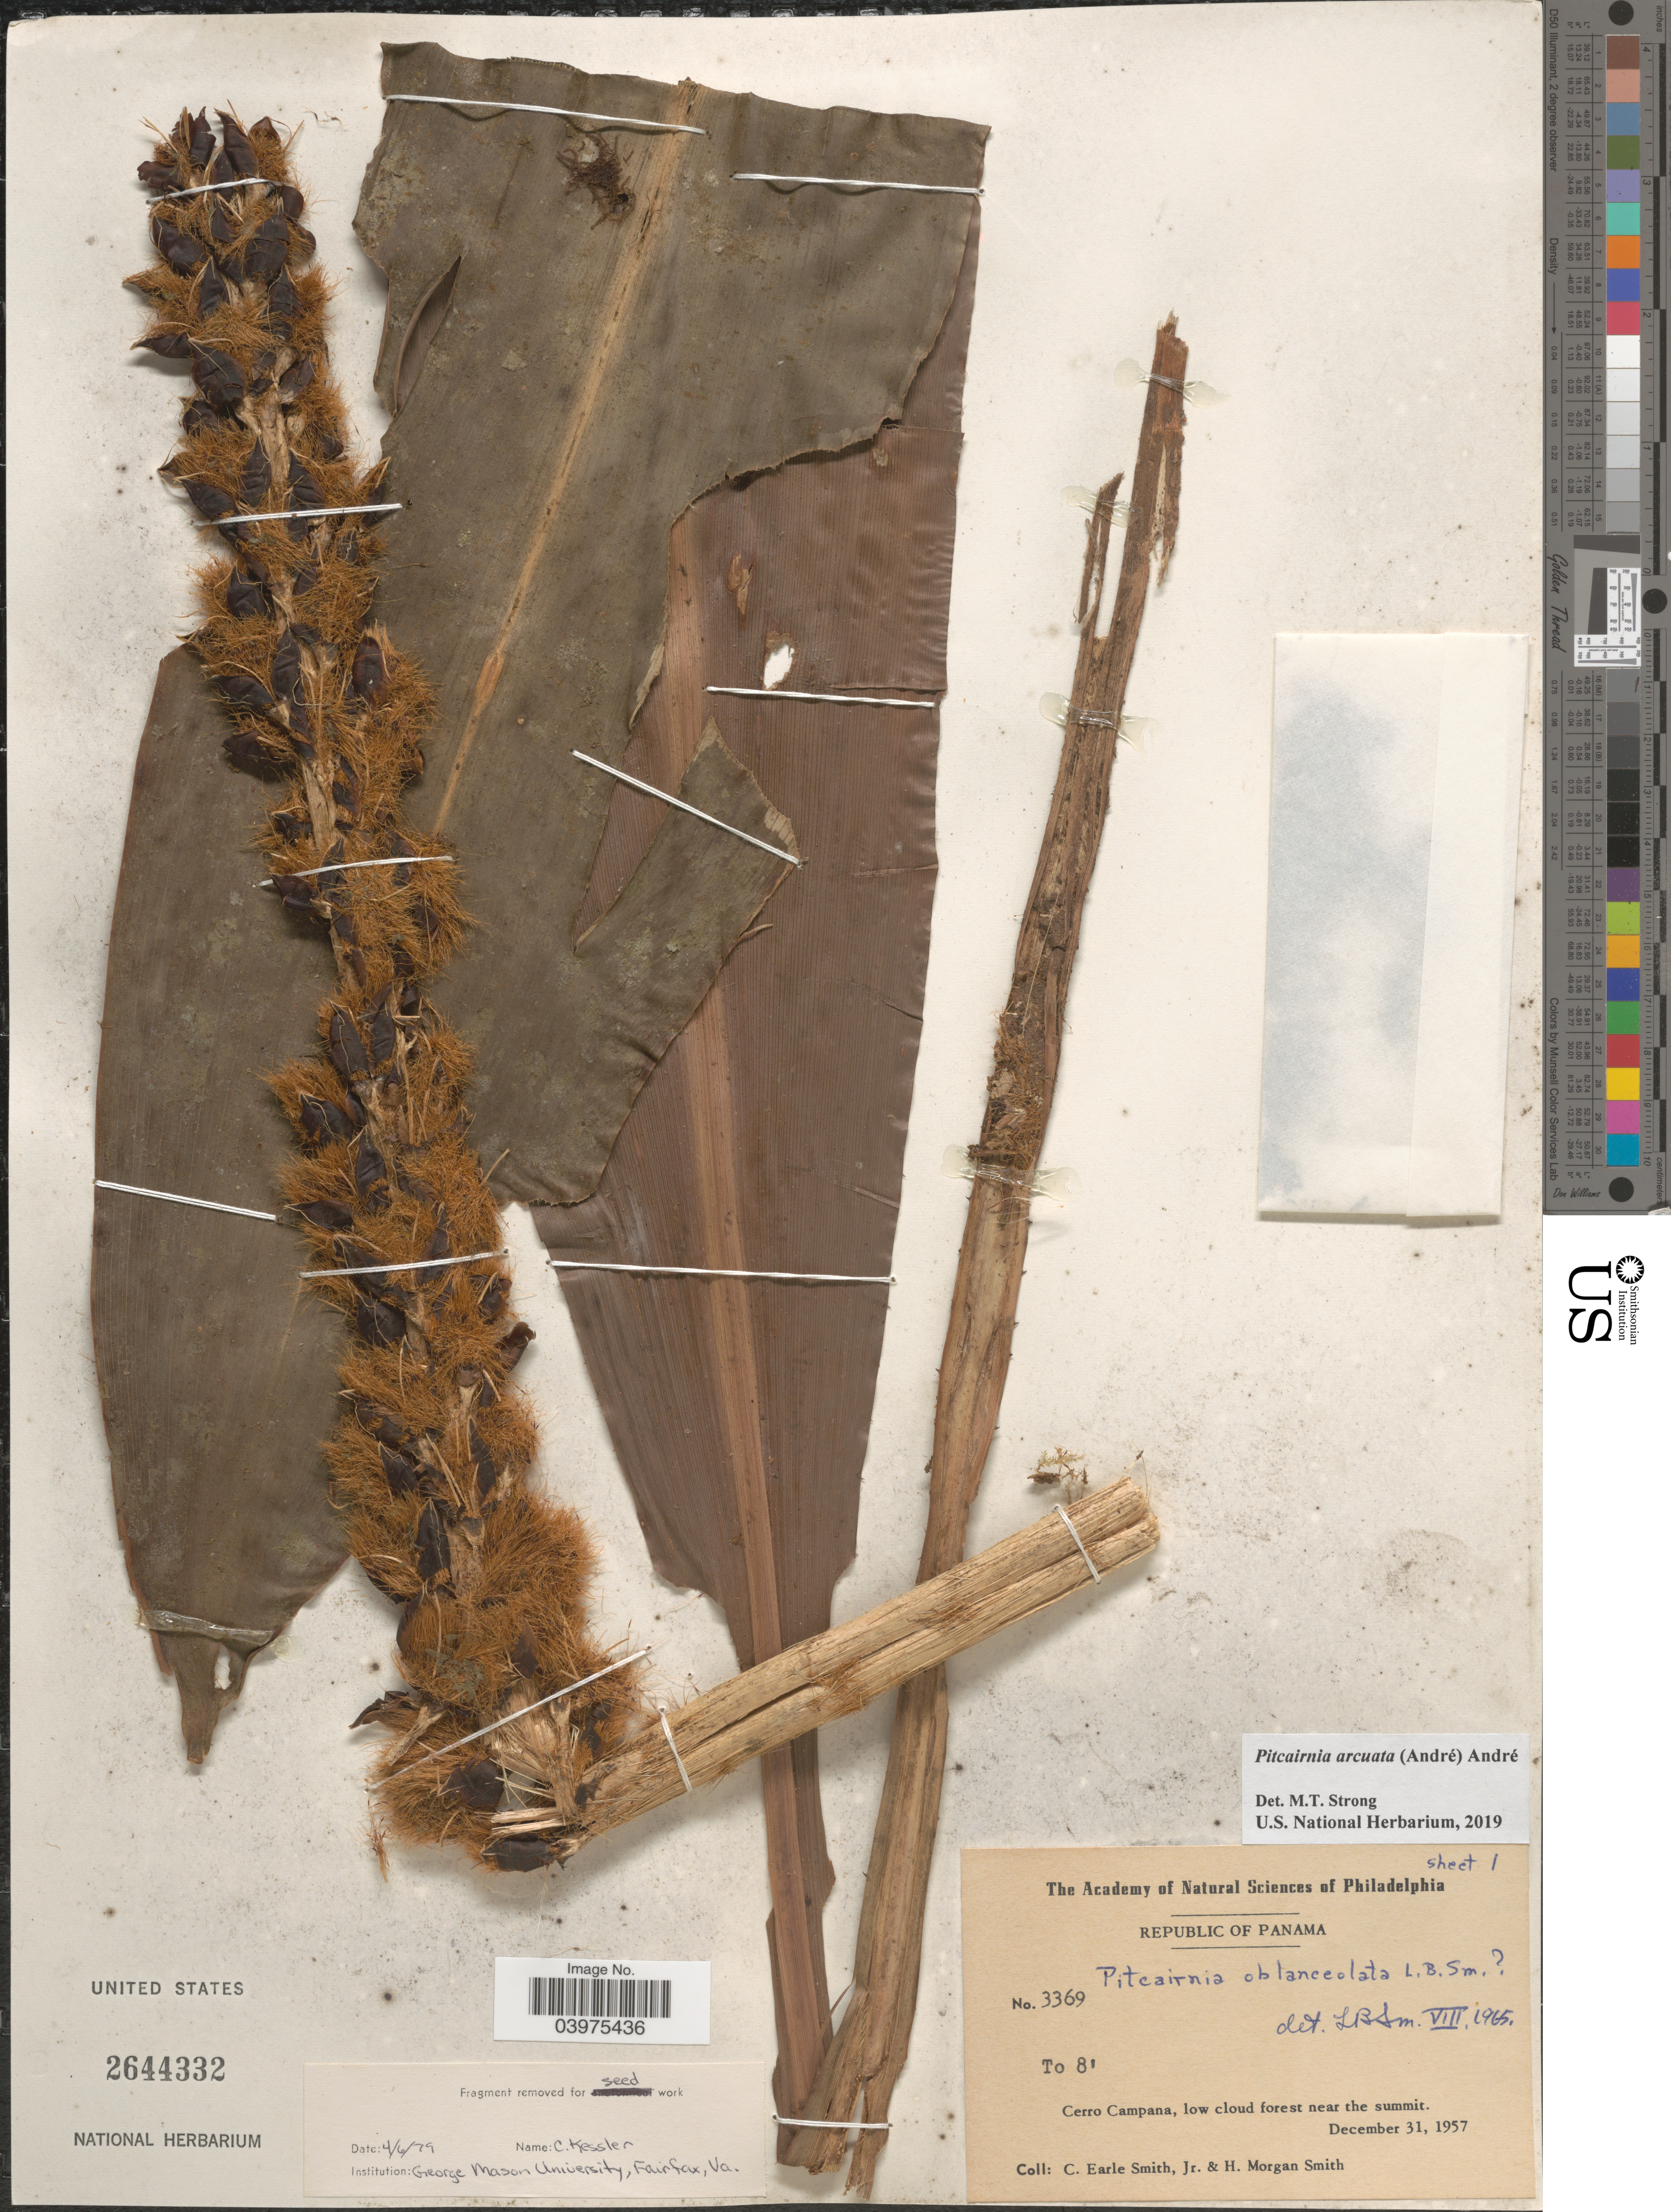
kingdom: Plantae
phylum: Tracheophyta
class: Liliopsida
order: Poales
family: Bromeliaceae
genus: Pitcairnia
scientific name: Pitcairnia arcuata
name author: (André) André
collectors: C. E. Smith Jr. & H. M. Smith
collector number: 3369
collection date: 1957-12-31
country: Panama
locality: Cerro Campana, low cloud forest near the summit.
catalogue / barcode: US 2644332